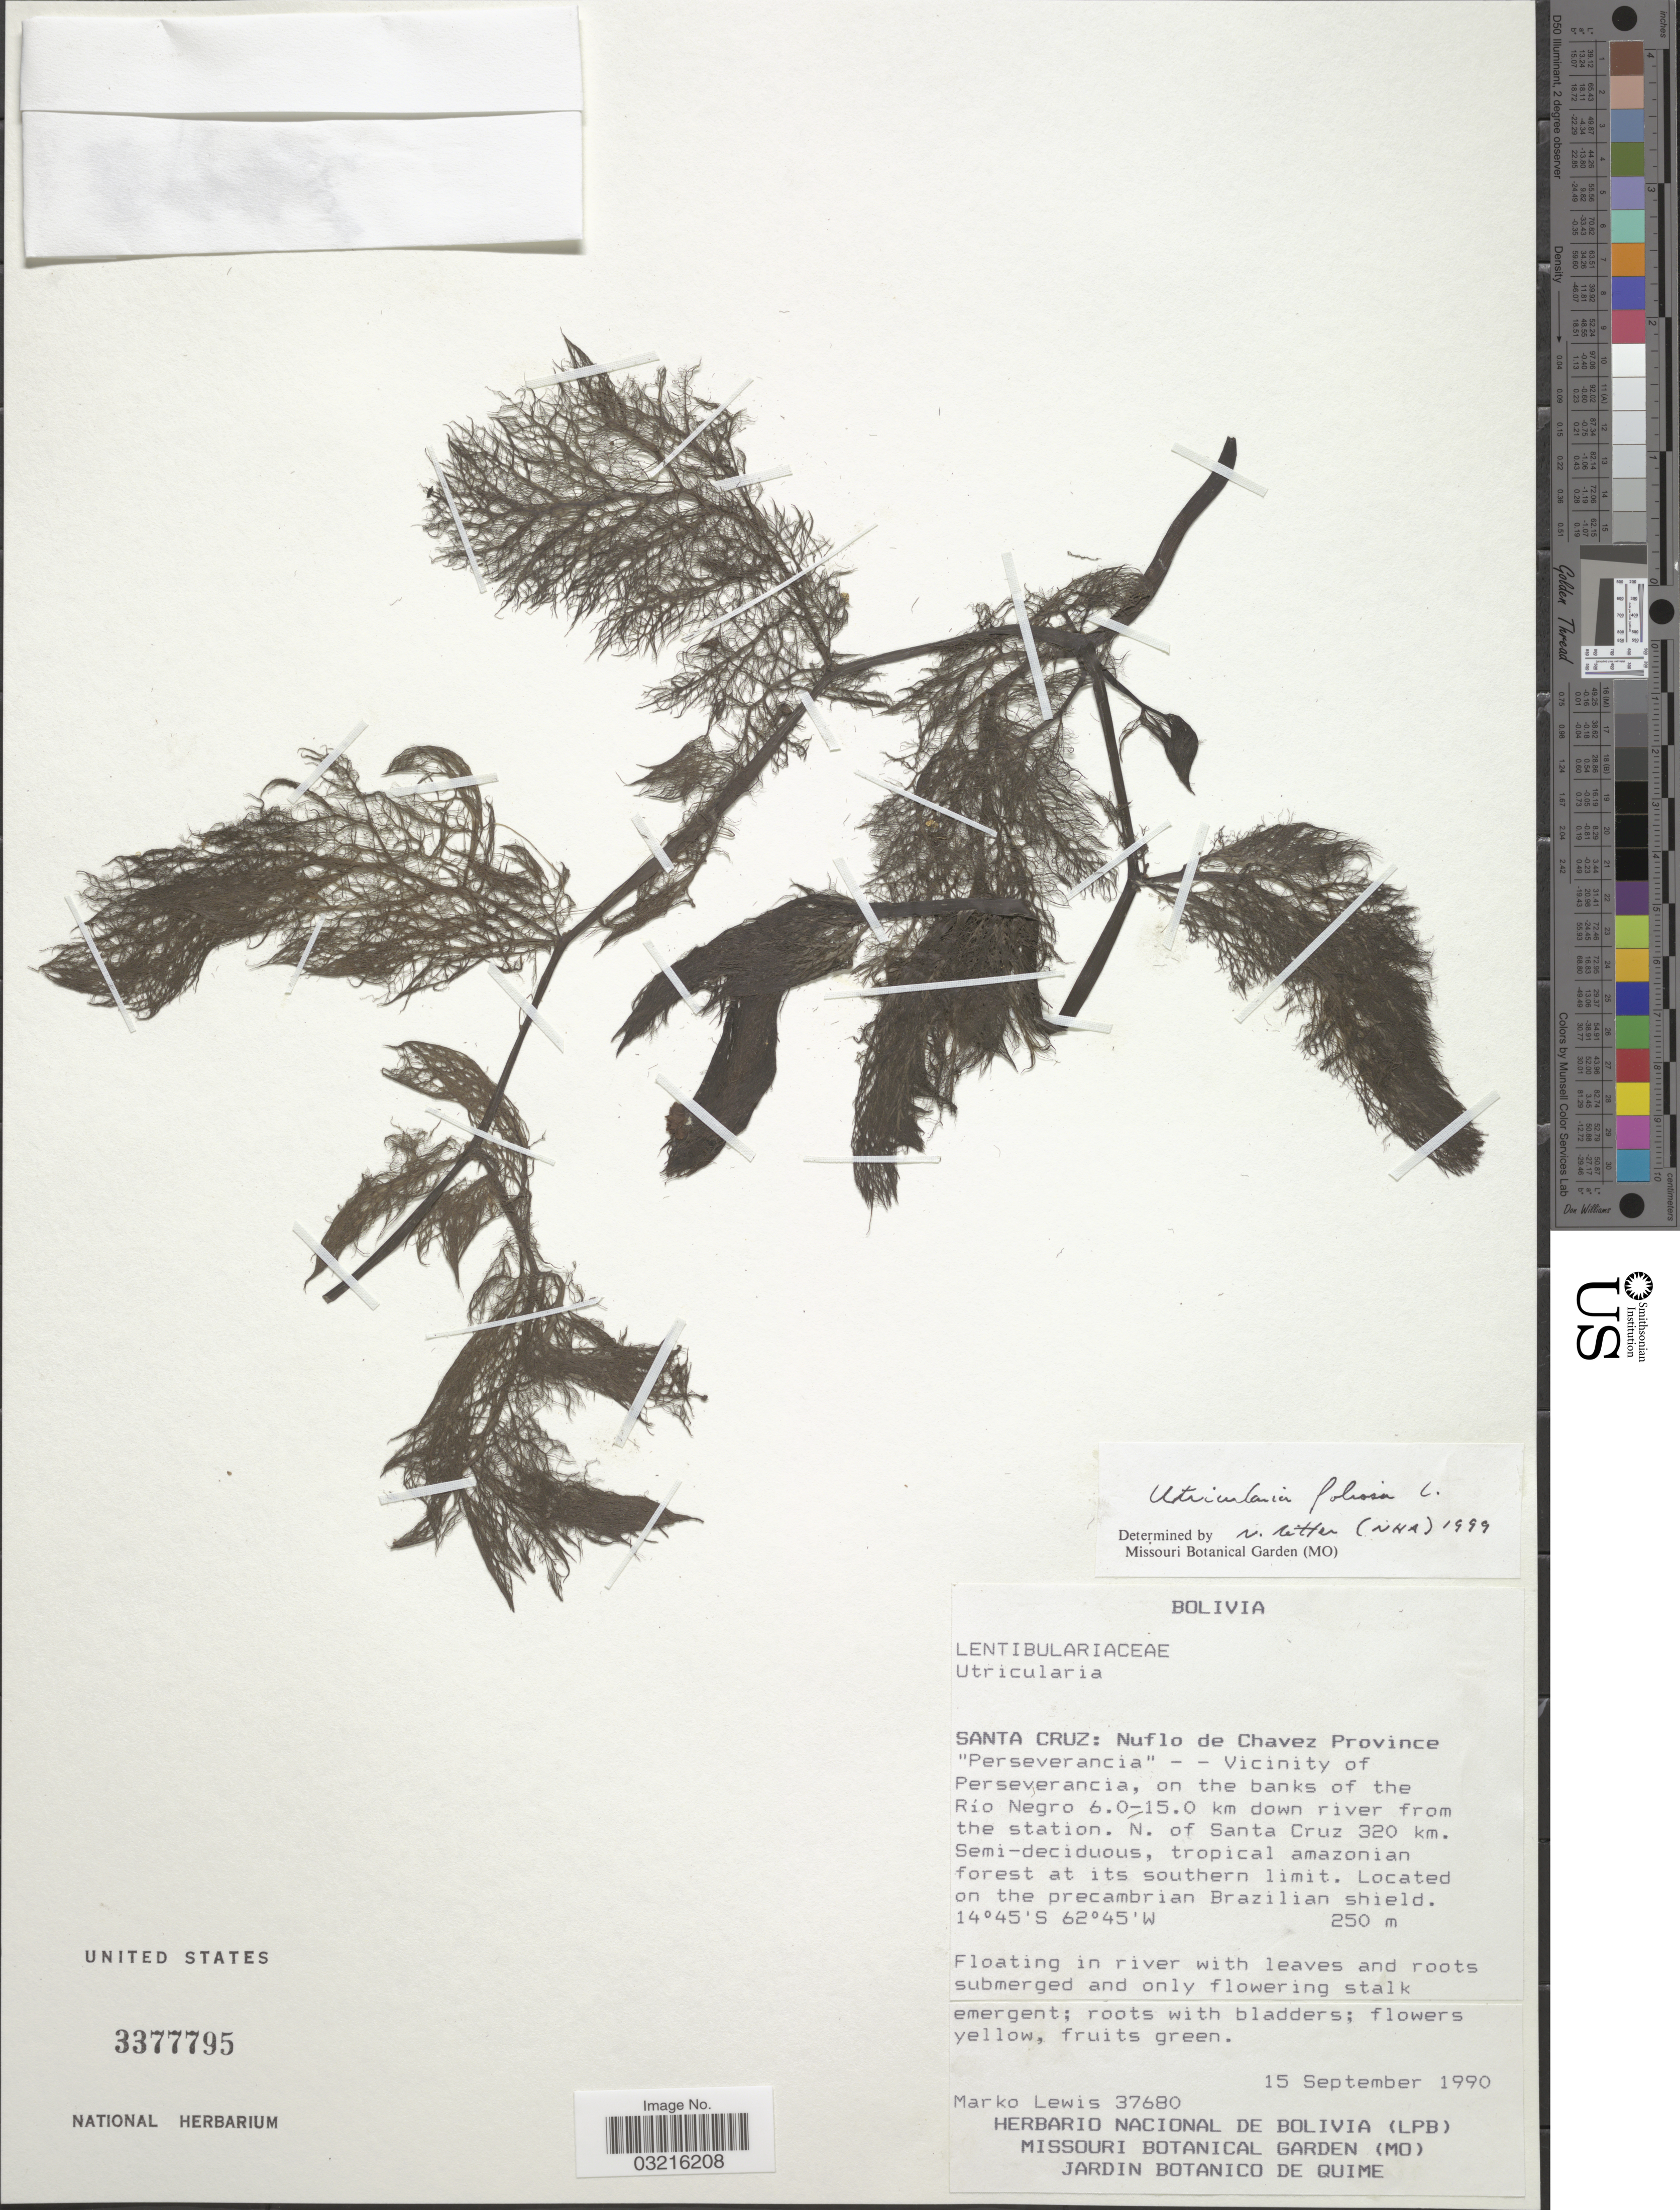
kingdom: Plantae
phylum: Tracheophyta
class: Magnoliopsida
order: Lamiales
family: Lentibulariaceae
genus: Utricularia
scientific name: Utricularia foliosa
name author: L.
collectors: M. A. Lewis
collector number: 37680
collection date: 1990-09-15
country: Bolivia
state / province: Santa Cruz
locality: Nuflo de Chavez Province. Perseverancia, on the banks of the Río Negro 6.0-15.0 km down river from the station. N. of Santa Cruz 320 km.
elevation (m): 250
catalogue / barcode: US 3377795